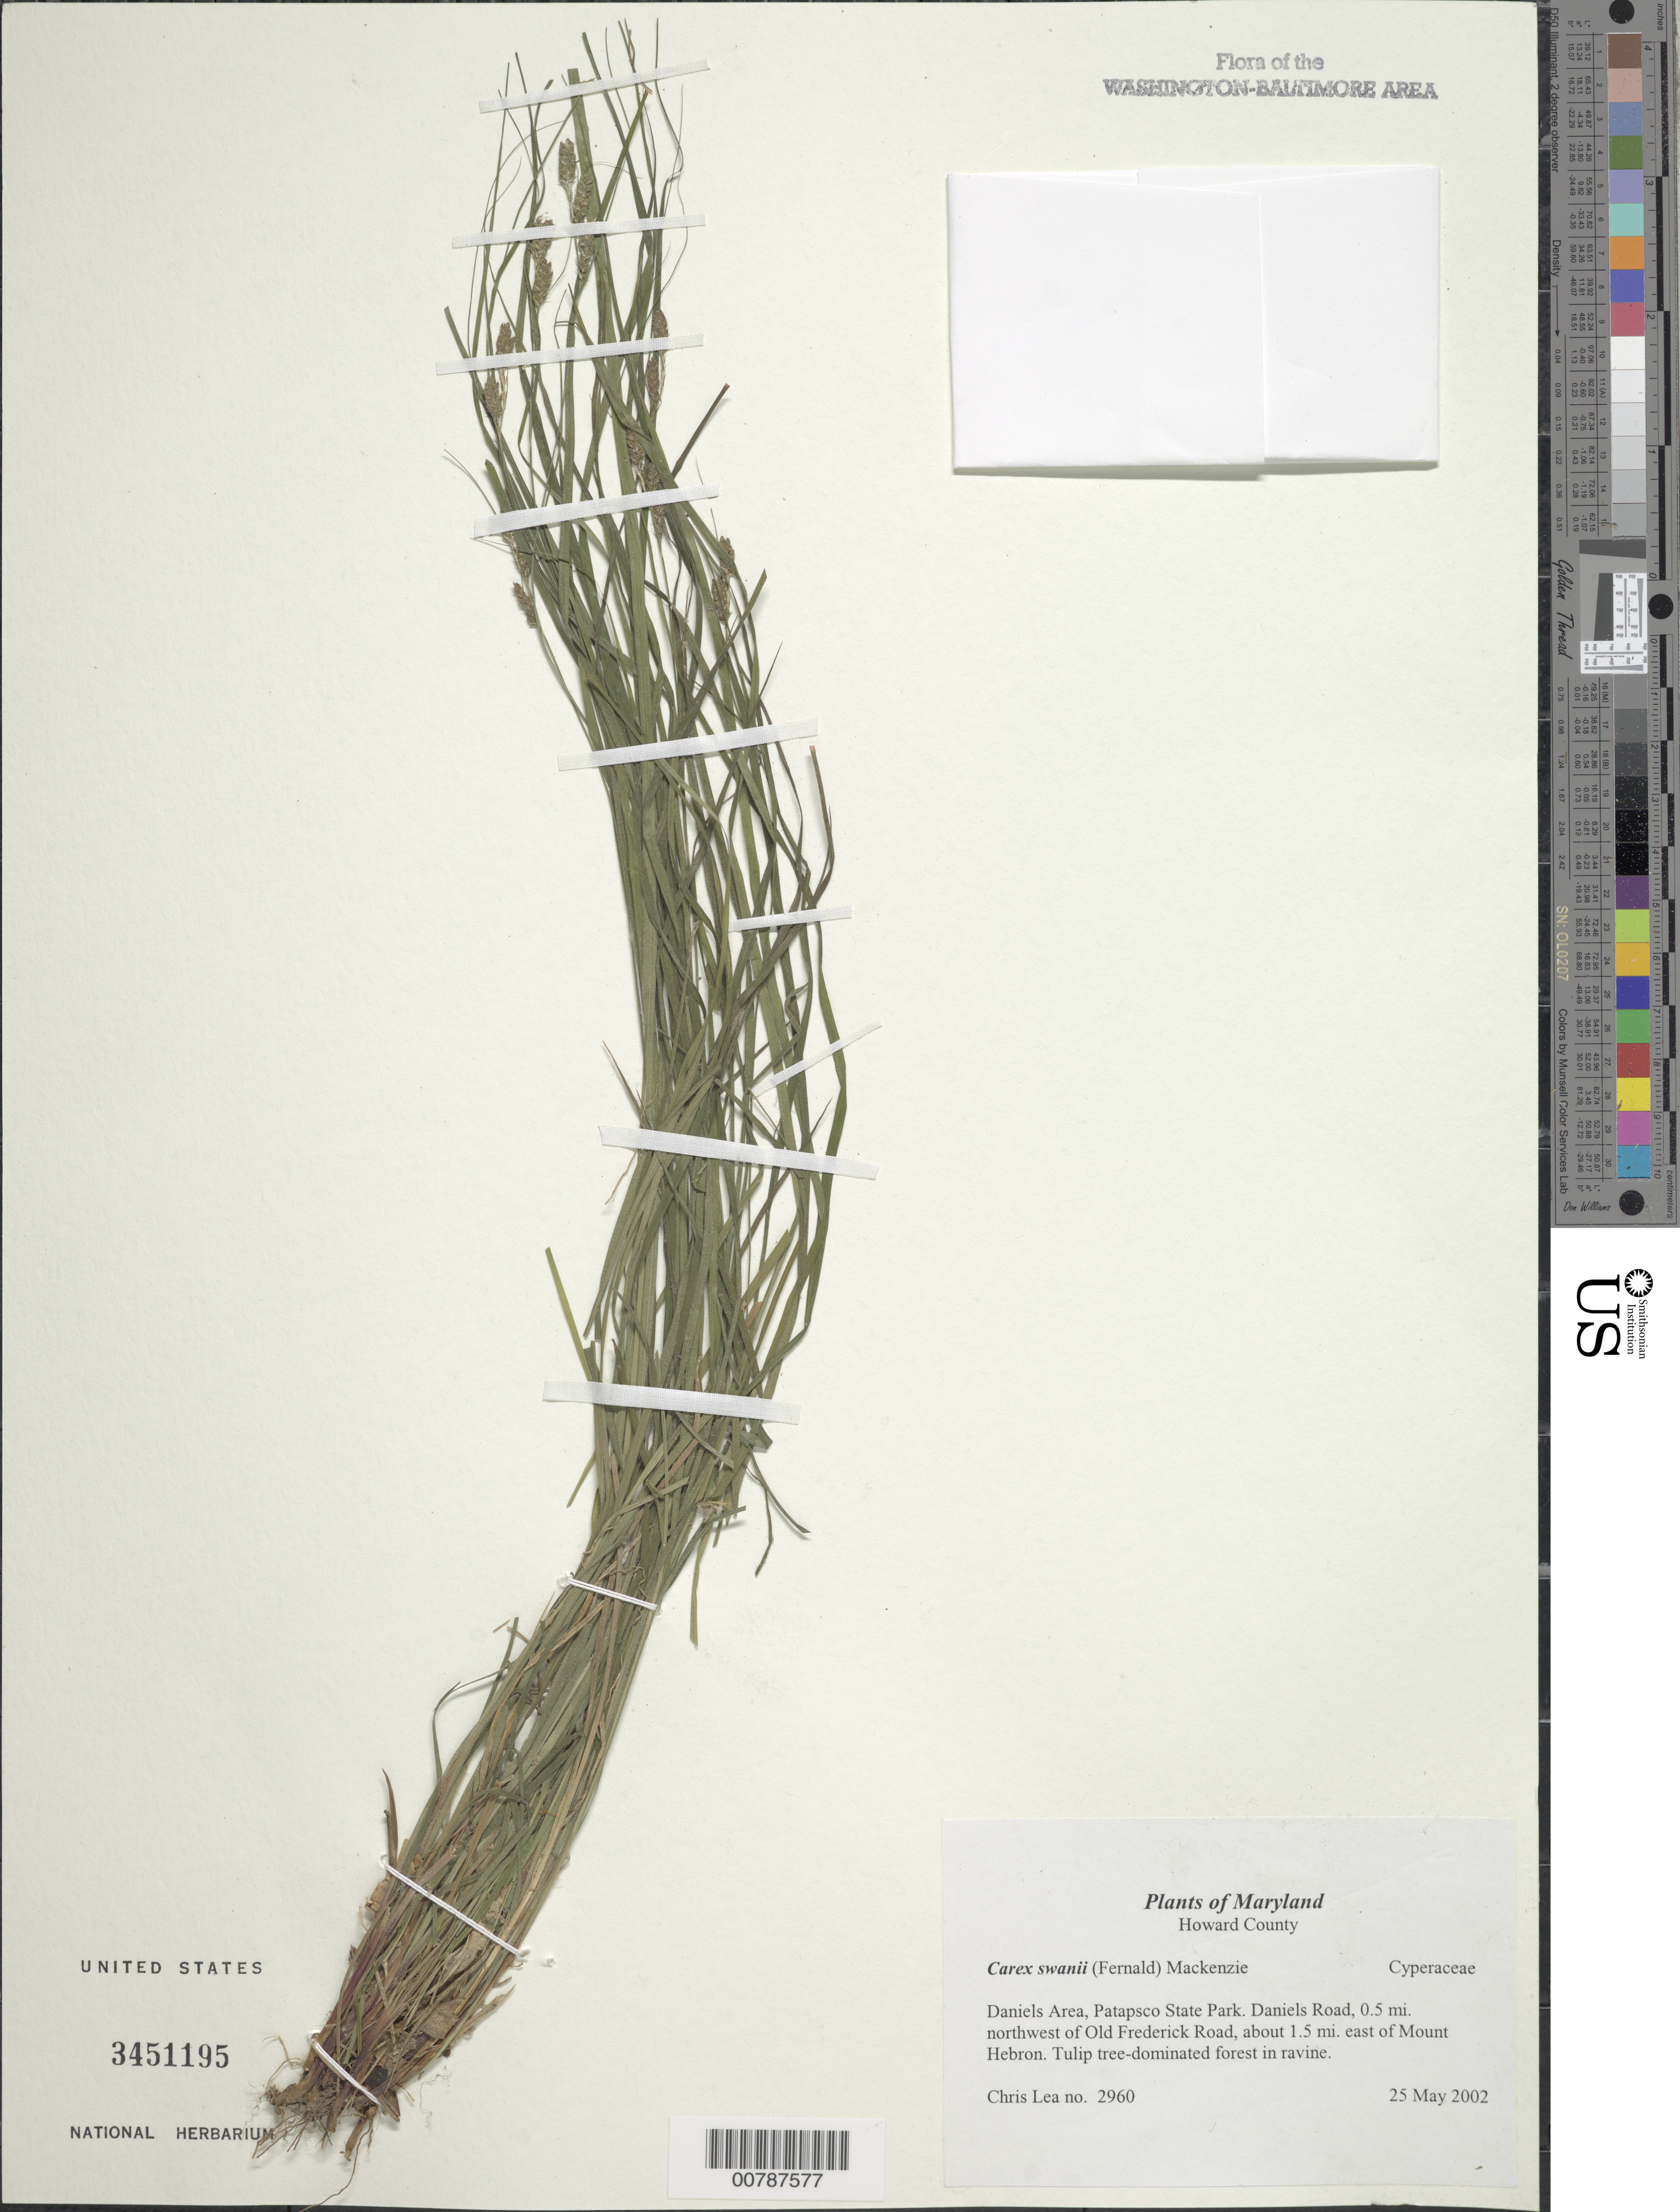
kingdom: Plantae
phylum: Tracheophyta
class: Liliopsida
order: Poales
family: Cyperaceae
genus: Carex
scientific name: Carex swanii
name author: (Fernald) Mack.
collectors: C. Lea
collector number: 2960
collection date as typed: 25 May 2002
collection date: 2002-05-25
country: United States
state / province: Maryland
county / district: Howard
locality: Daniels Area, Patapsco State Park, Daniels Road, 0.5 mi. northwest of Old Frederick Road, about 1.5 mi. east of Mount Hebron.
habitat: Tulip tree-dominated forest in ravine.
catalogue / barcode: US 3451195